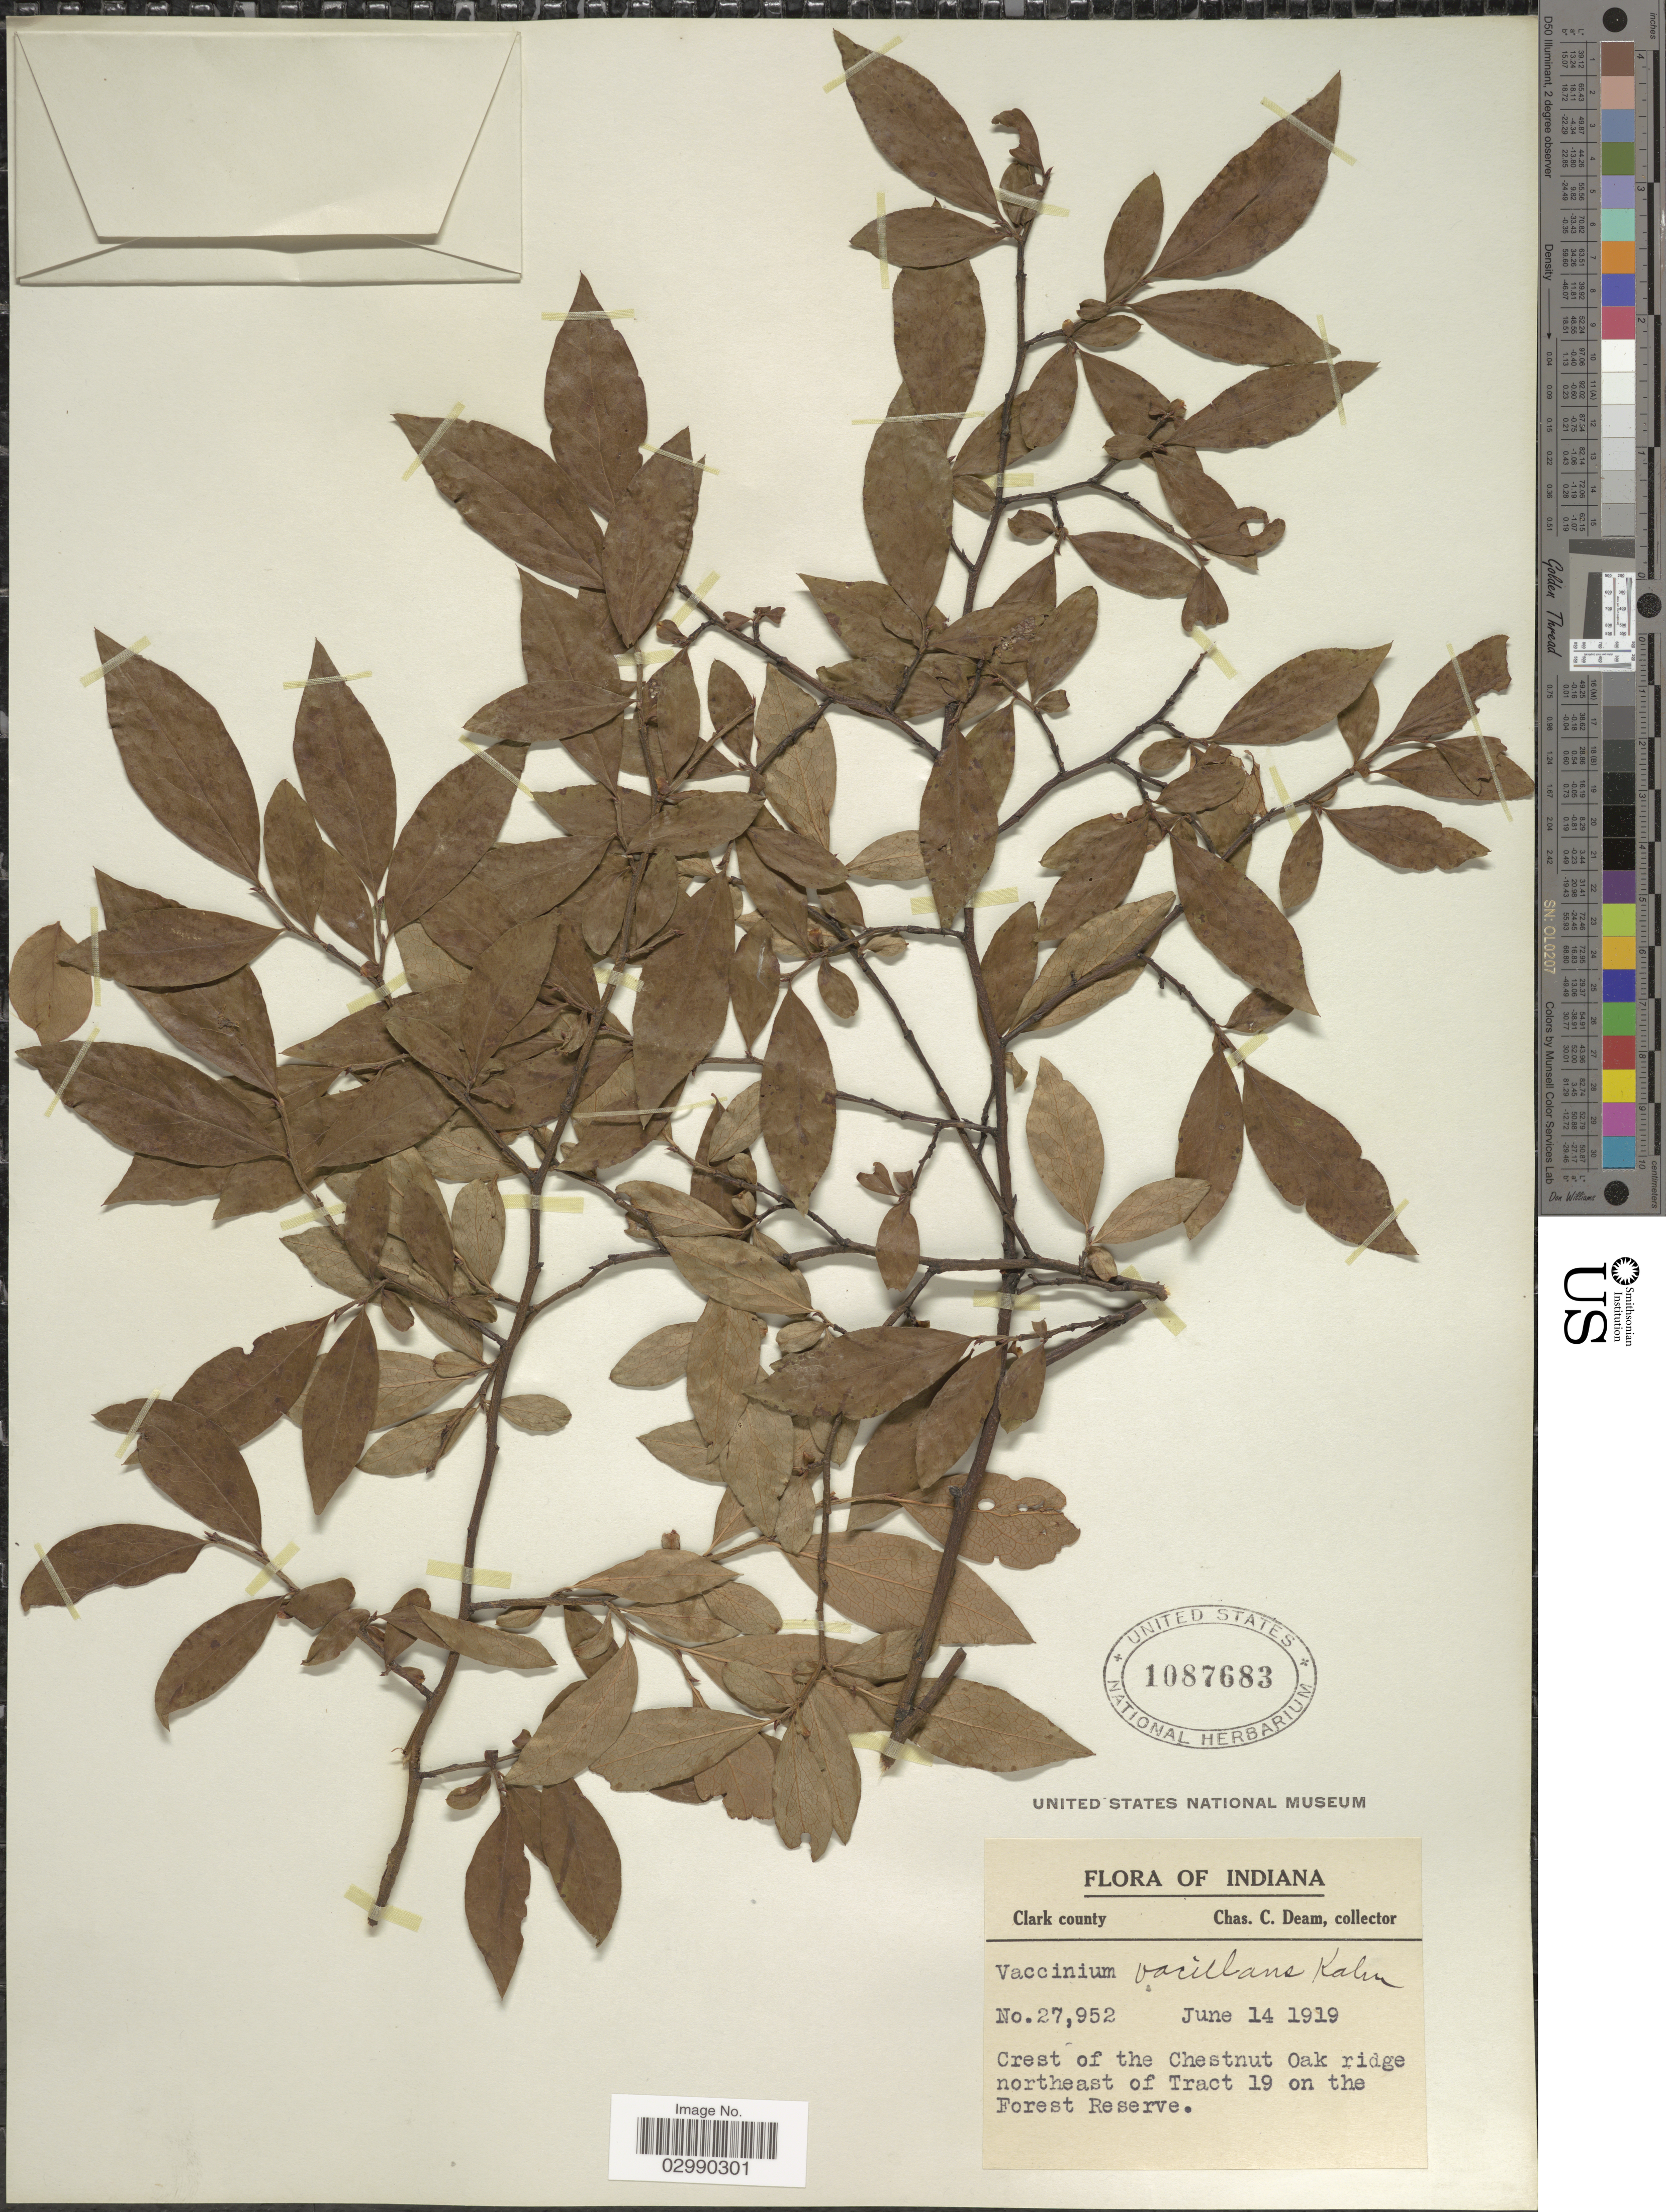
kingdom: Plantae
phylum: Tracheophyta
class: Magnoliopsida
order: Ericales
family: Ericaceae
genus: Vaccinium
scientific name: Vaccinium vacillans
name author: Kalm ex Torr.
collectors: C. Deam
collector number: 27952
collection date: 1919-06-14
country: United States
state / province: Indiana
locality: Clark County, Crest of the Chestnut Oak Ridge northeast of Track 19 on the Forest Reserve.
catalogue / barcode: US 1087683